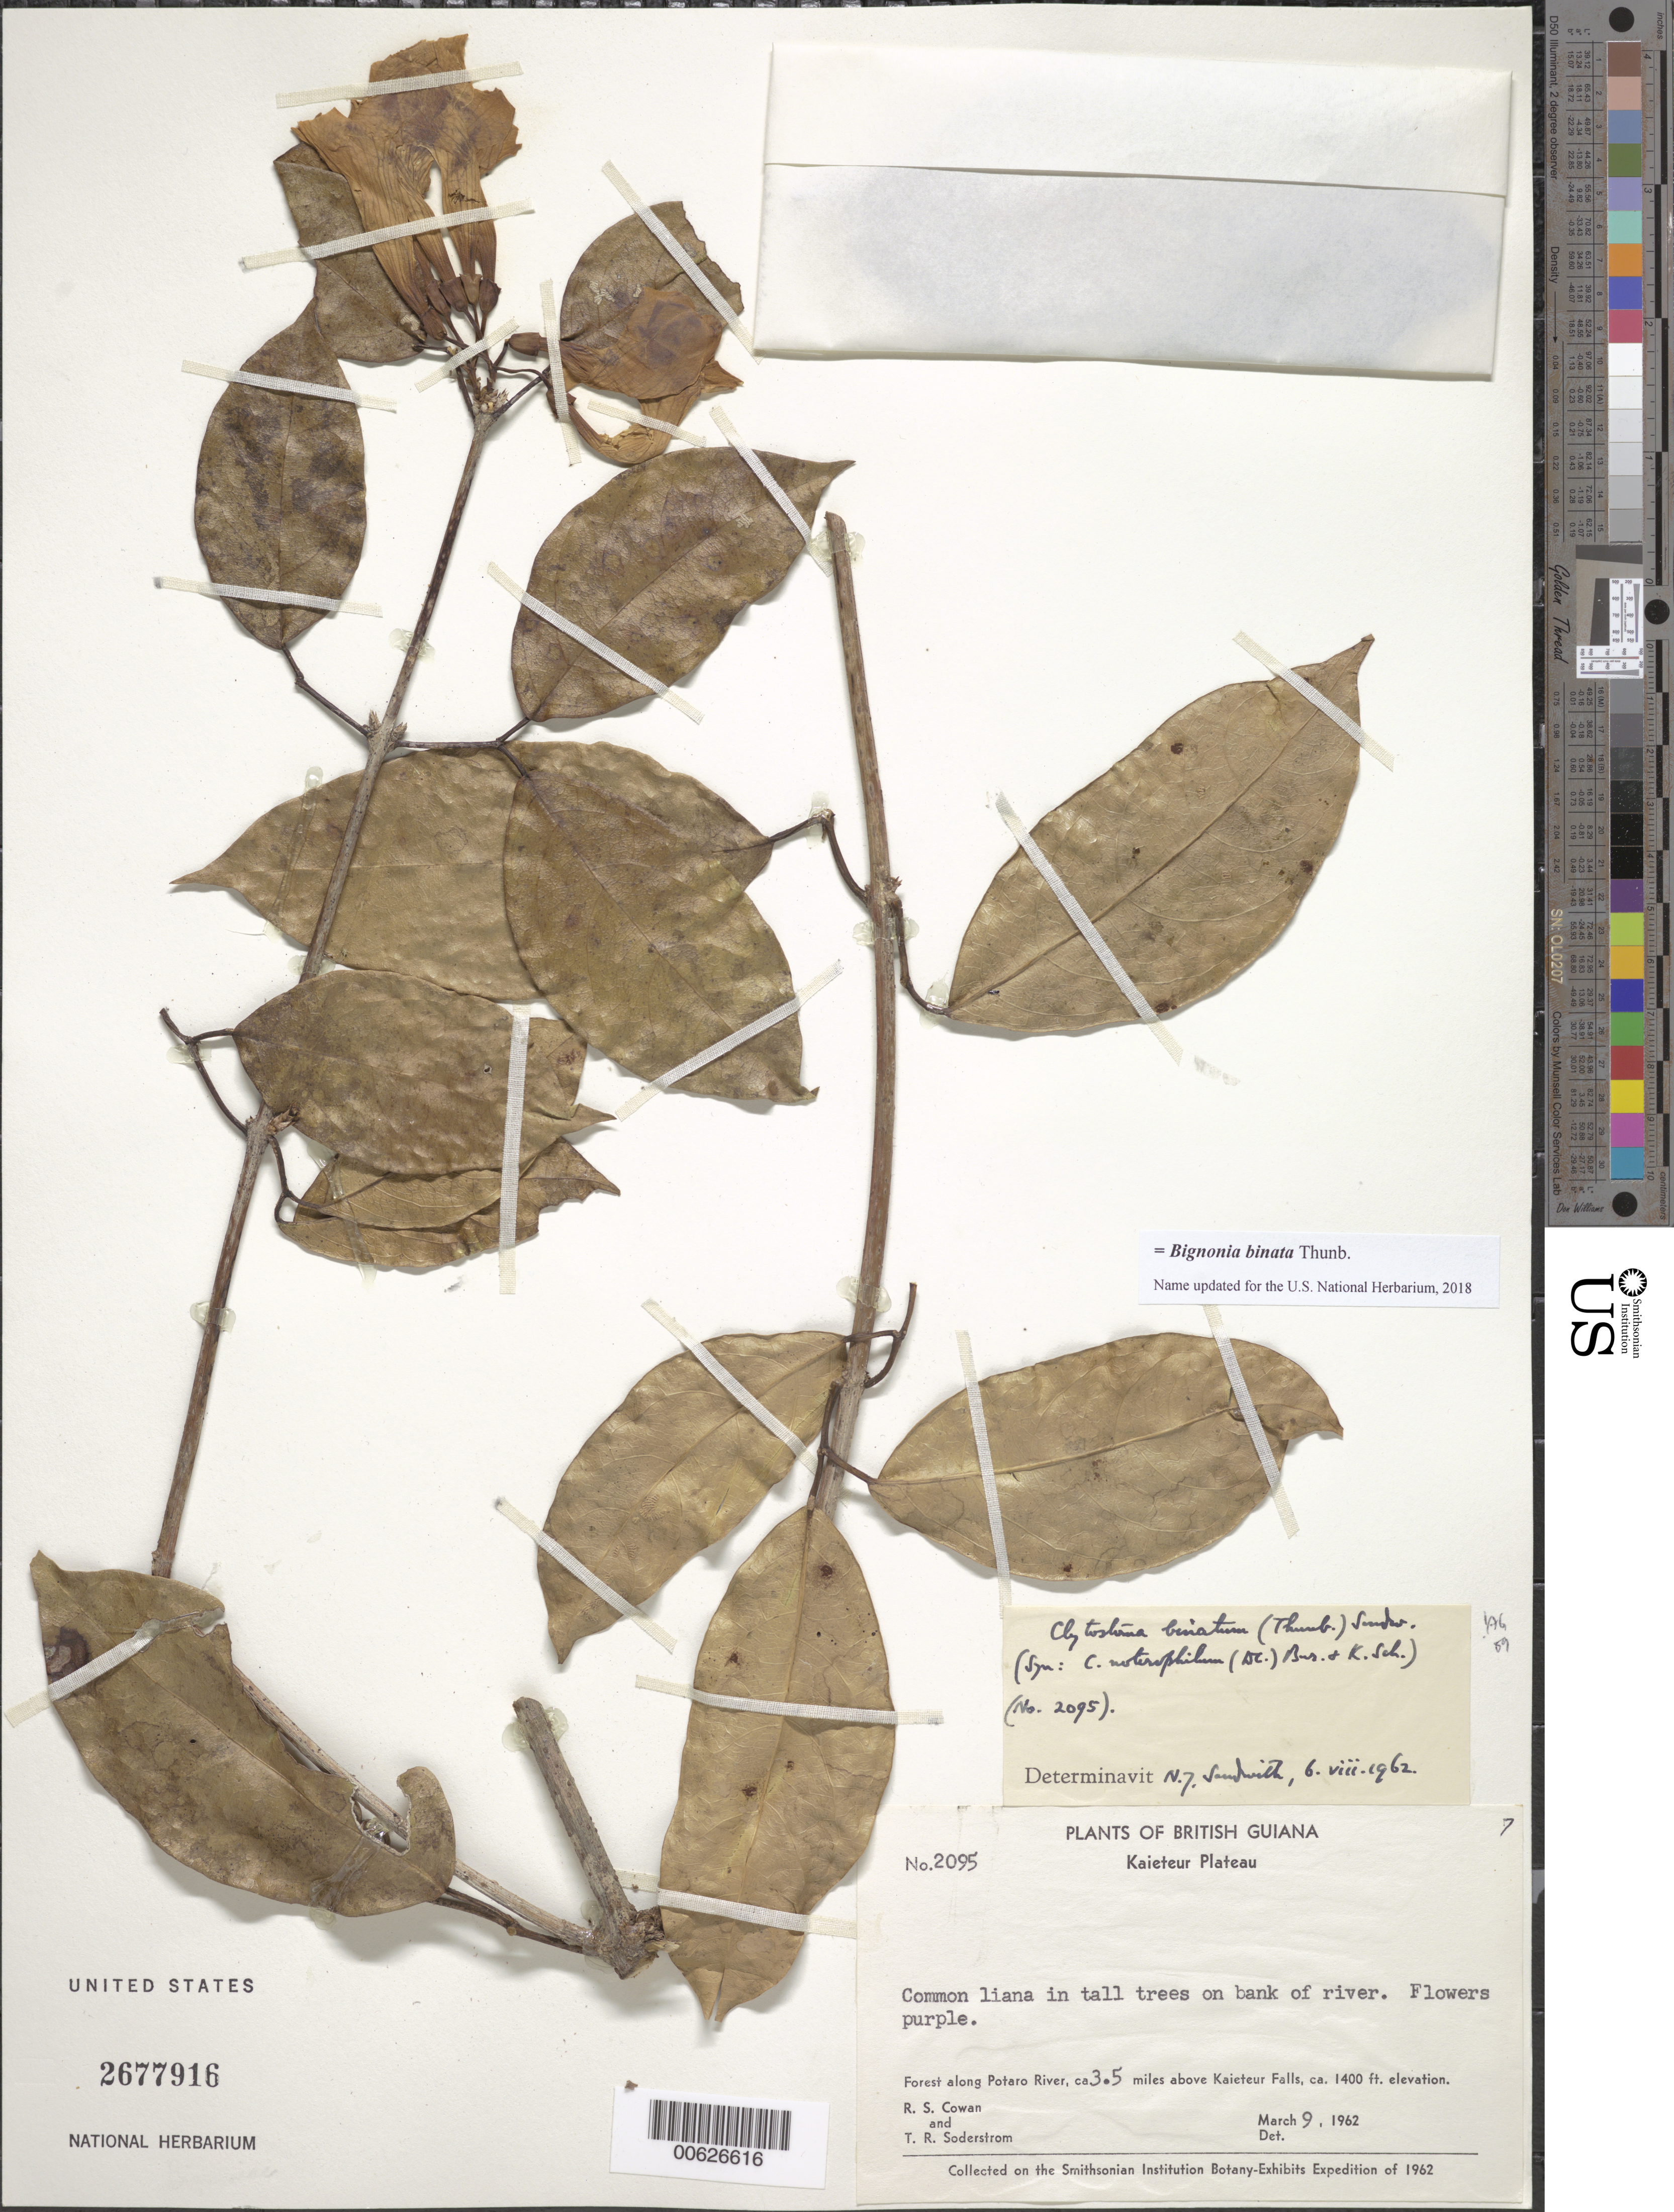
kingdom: Plantae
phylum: Tracheophyta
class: Magnoliopsida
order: Lamiales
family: Bignoniaceae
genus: Bignonia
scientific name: Bignonia binata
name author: Thunb.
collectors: R. S. Cowan & T. R. Soderstrom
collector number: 2095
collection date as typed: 9-Mar-62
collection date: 1962-03-09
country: Guyana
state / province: Potaro-Siparuni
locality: Kaieteur plateau, Potaro R., ca 3.5 miles above Kaieteur Falls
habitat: Tall trees on bank of river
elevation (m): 427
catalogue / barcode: US 2677916